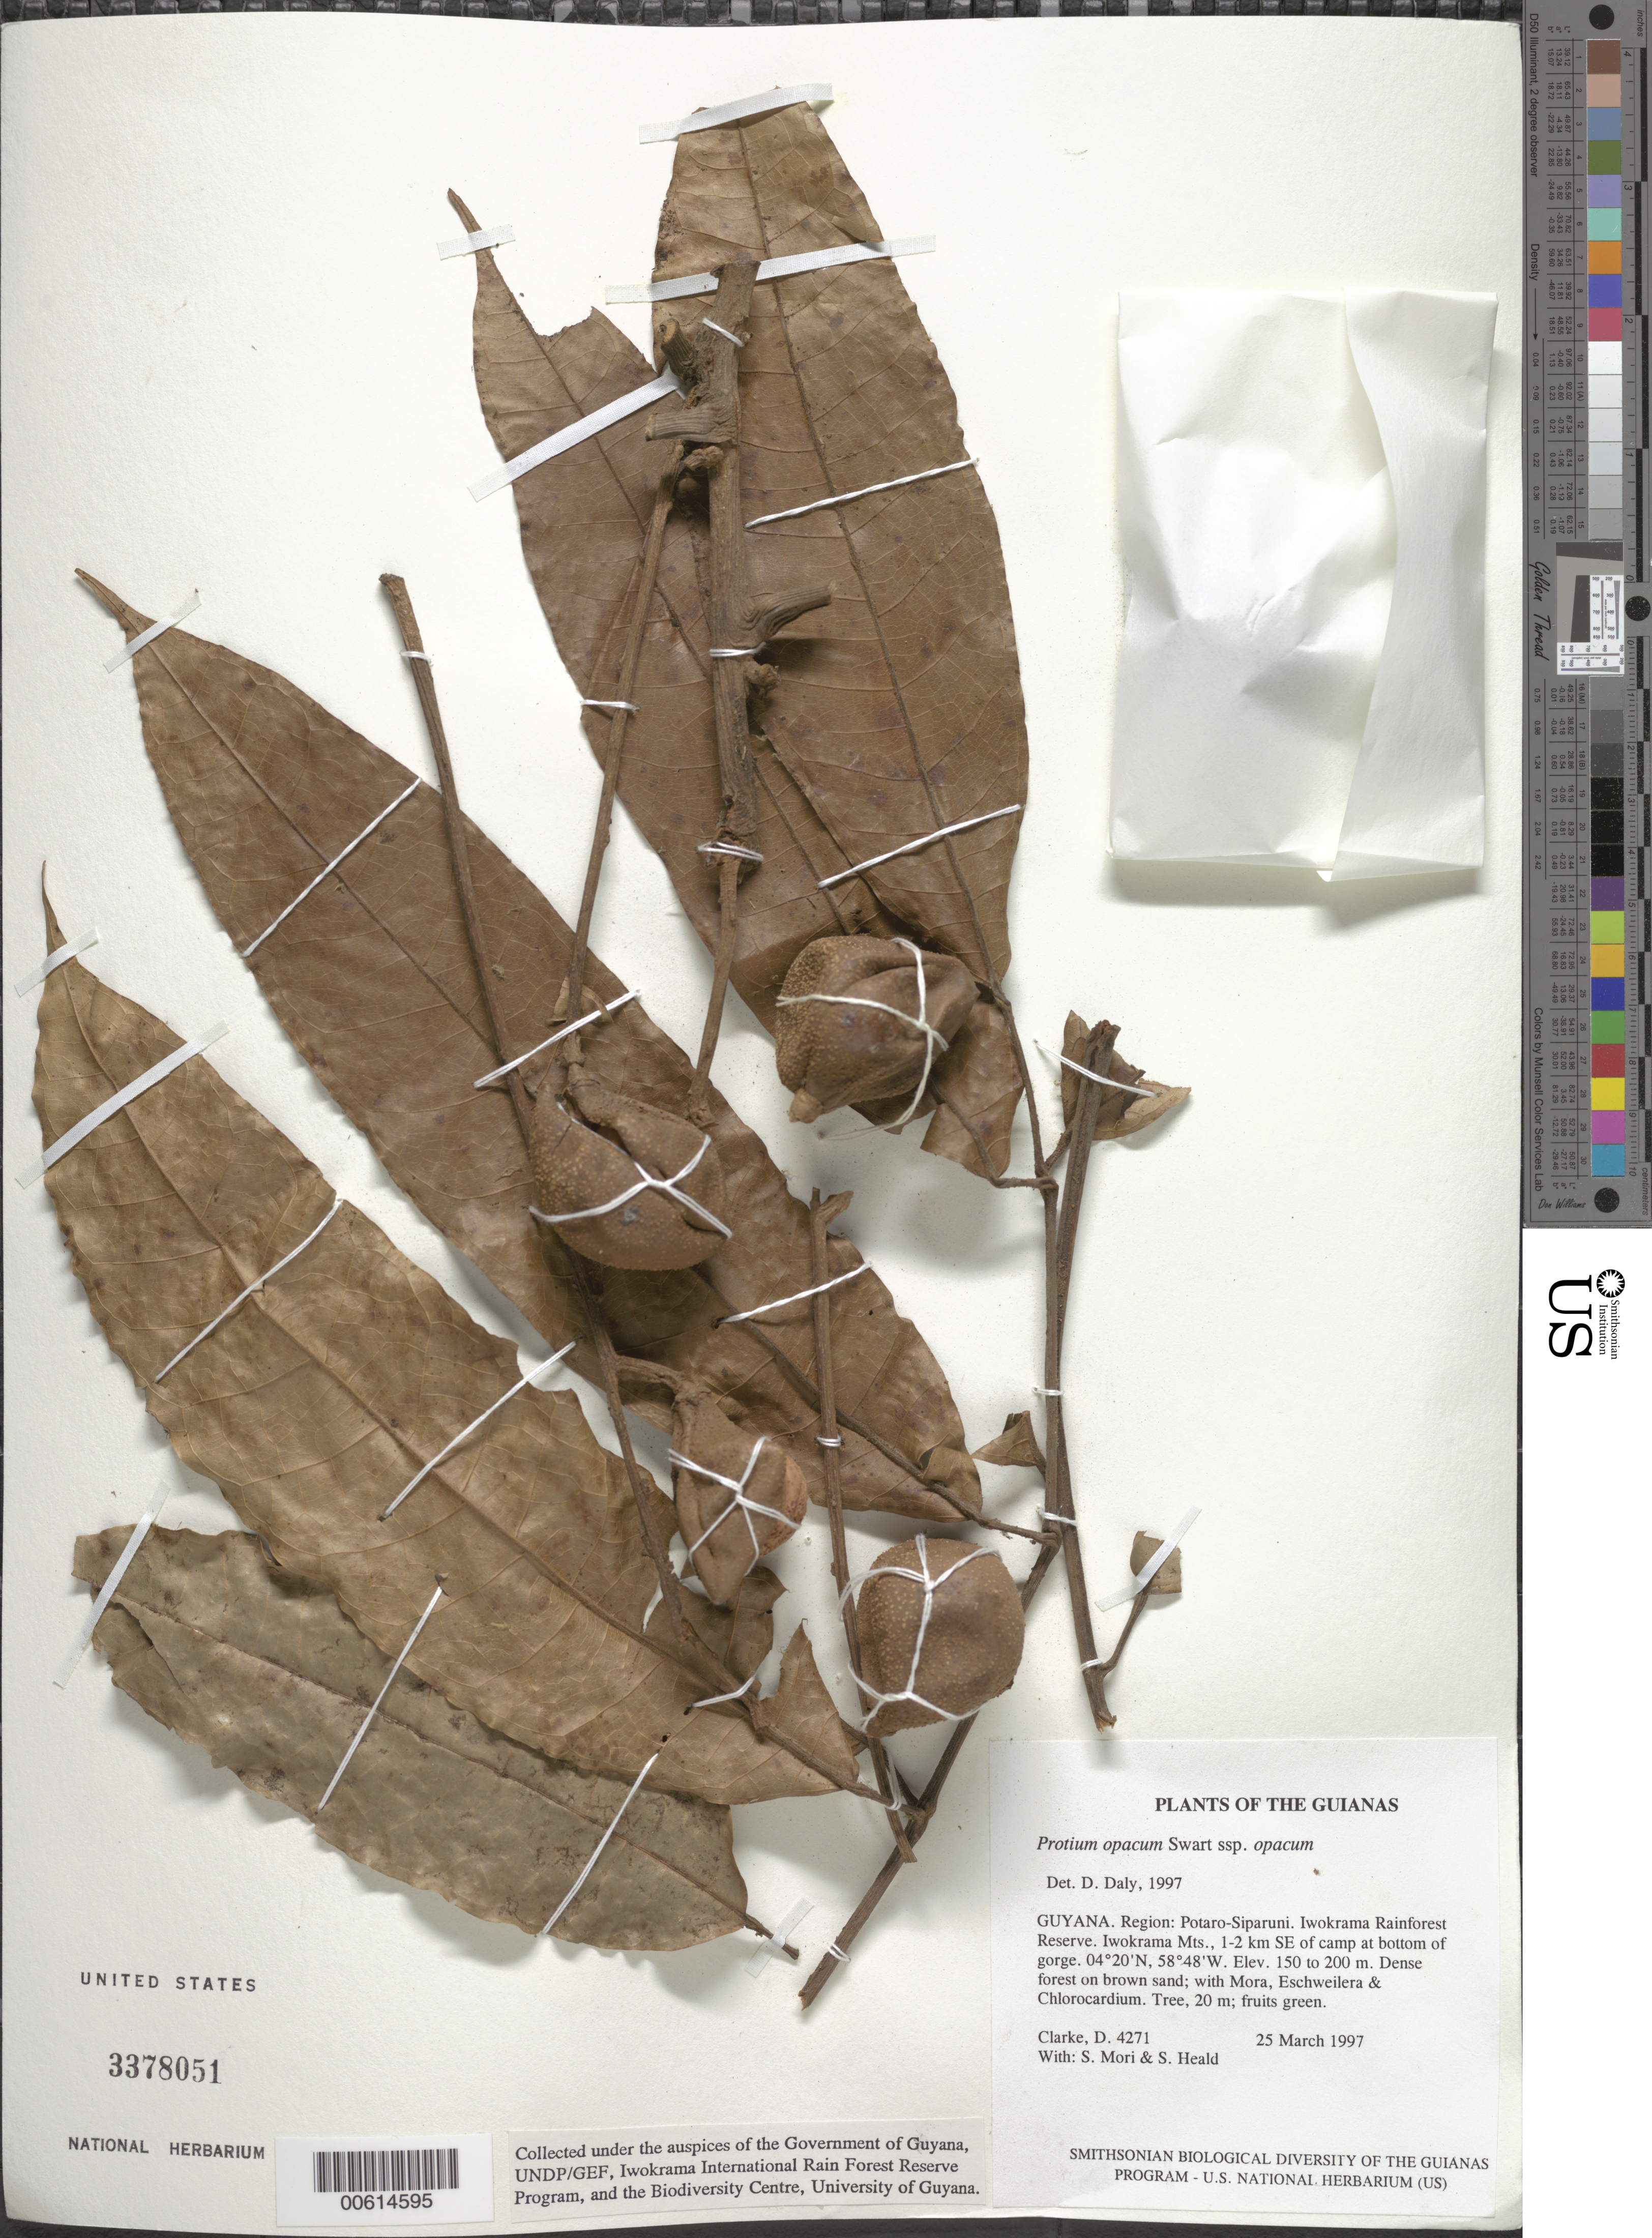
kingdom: Plantae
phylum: Tracheophyta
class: Magnoliopsida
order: Sapindales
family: Burseraceae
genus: Protium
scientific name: Protium decandrum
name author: (Aubl.) Marchand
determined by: Daly, D. C.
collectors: H. D. Clarke, S. Mori & S. Heald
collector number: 4271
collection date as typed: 25 March 1997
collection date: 1997-03-25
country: Guyana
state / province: Potaro-Siparuni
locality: Iwokrama Rainforest Reserve. Iwokrama Mts., 1-2 km SE of camp at bottom of gorge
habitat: Dense forest on brown sand; with Mora, Eschweilera & Chlorocardium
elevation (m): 150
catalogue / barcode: US 3378051